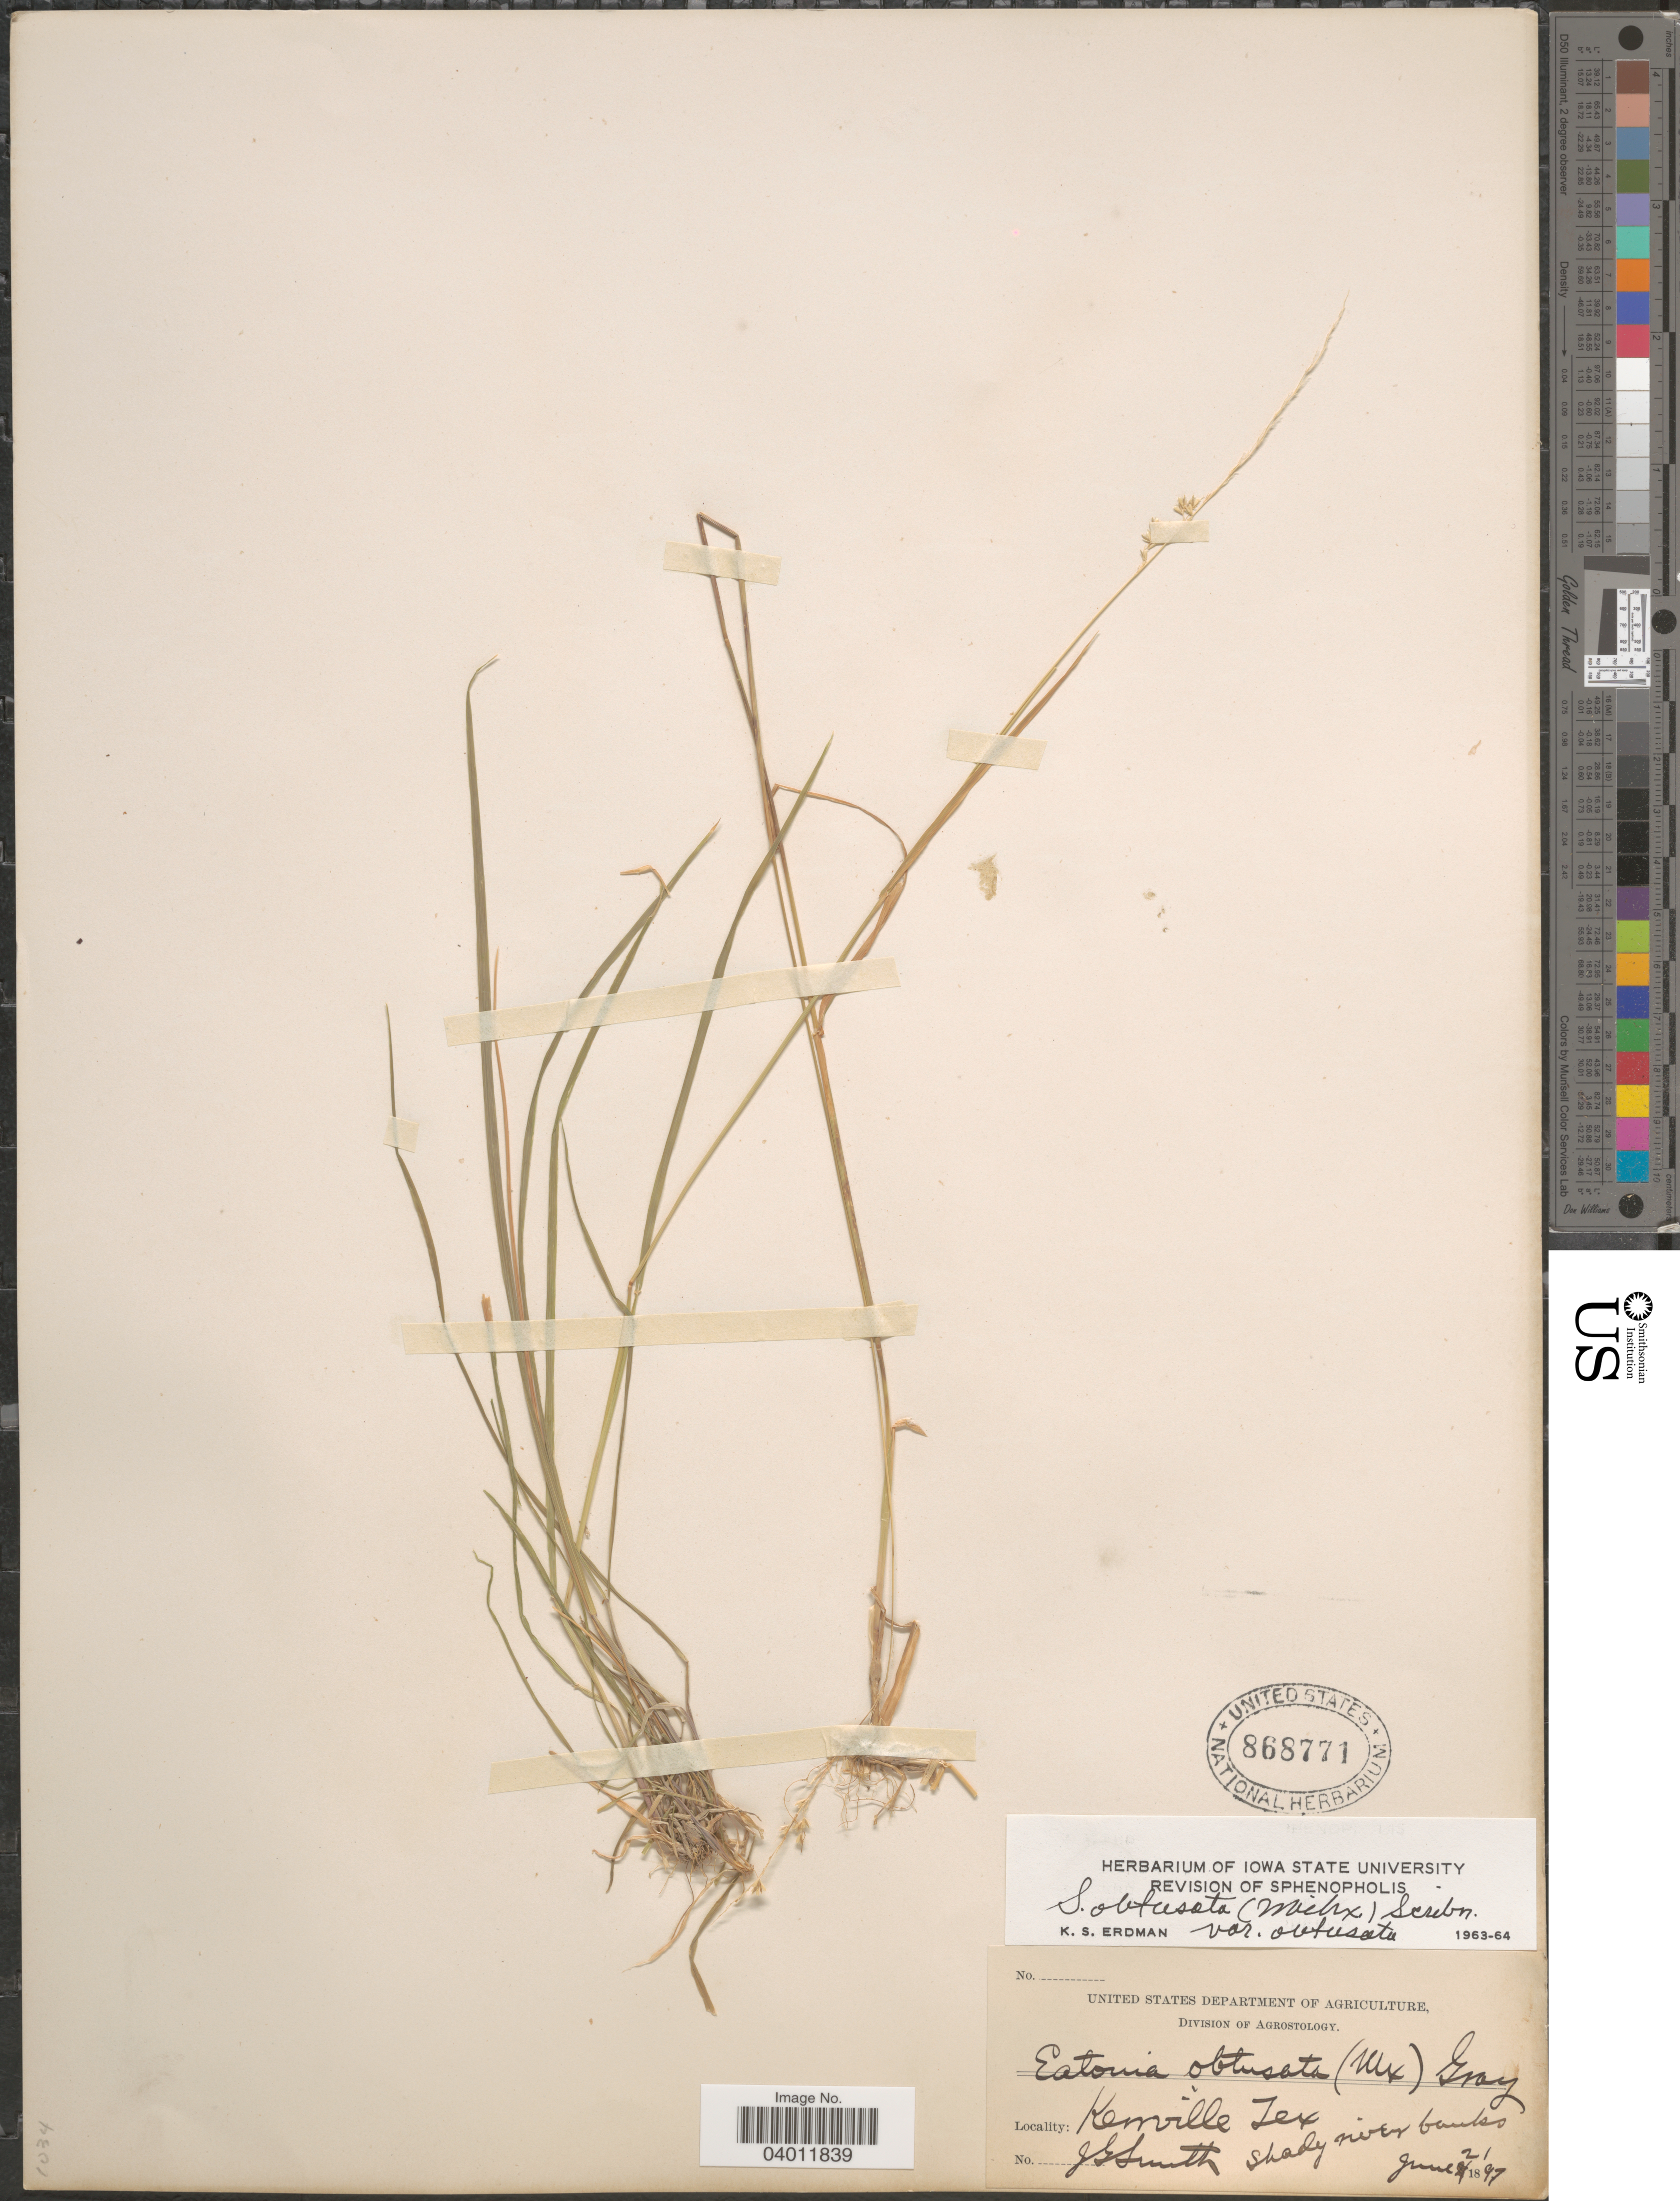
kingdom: Plantae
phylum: Tracheophyta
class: Liliopsida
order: Poales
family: Poaceae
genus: Sphenopholis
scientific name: Sphenopholis obtusata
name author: (Michx.) Scribn.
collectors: J. G. Smith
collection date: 1897-06-21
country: United States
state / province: Texas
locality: Kerrville.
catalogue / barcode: US 868771